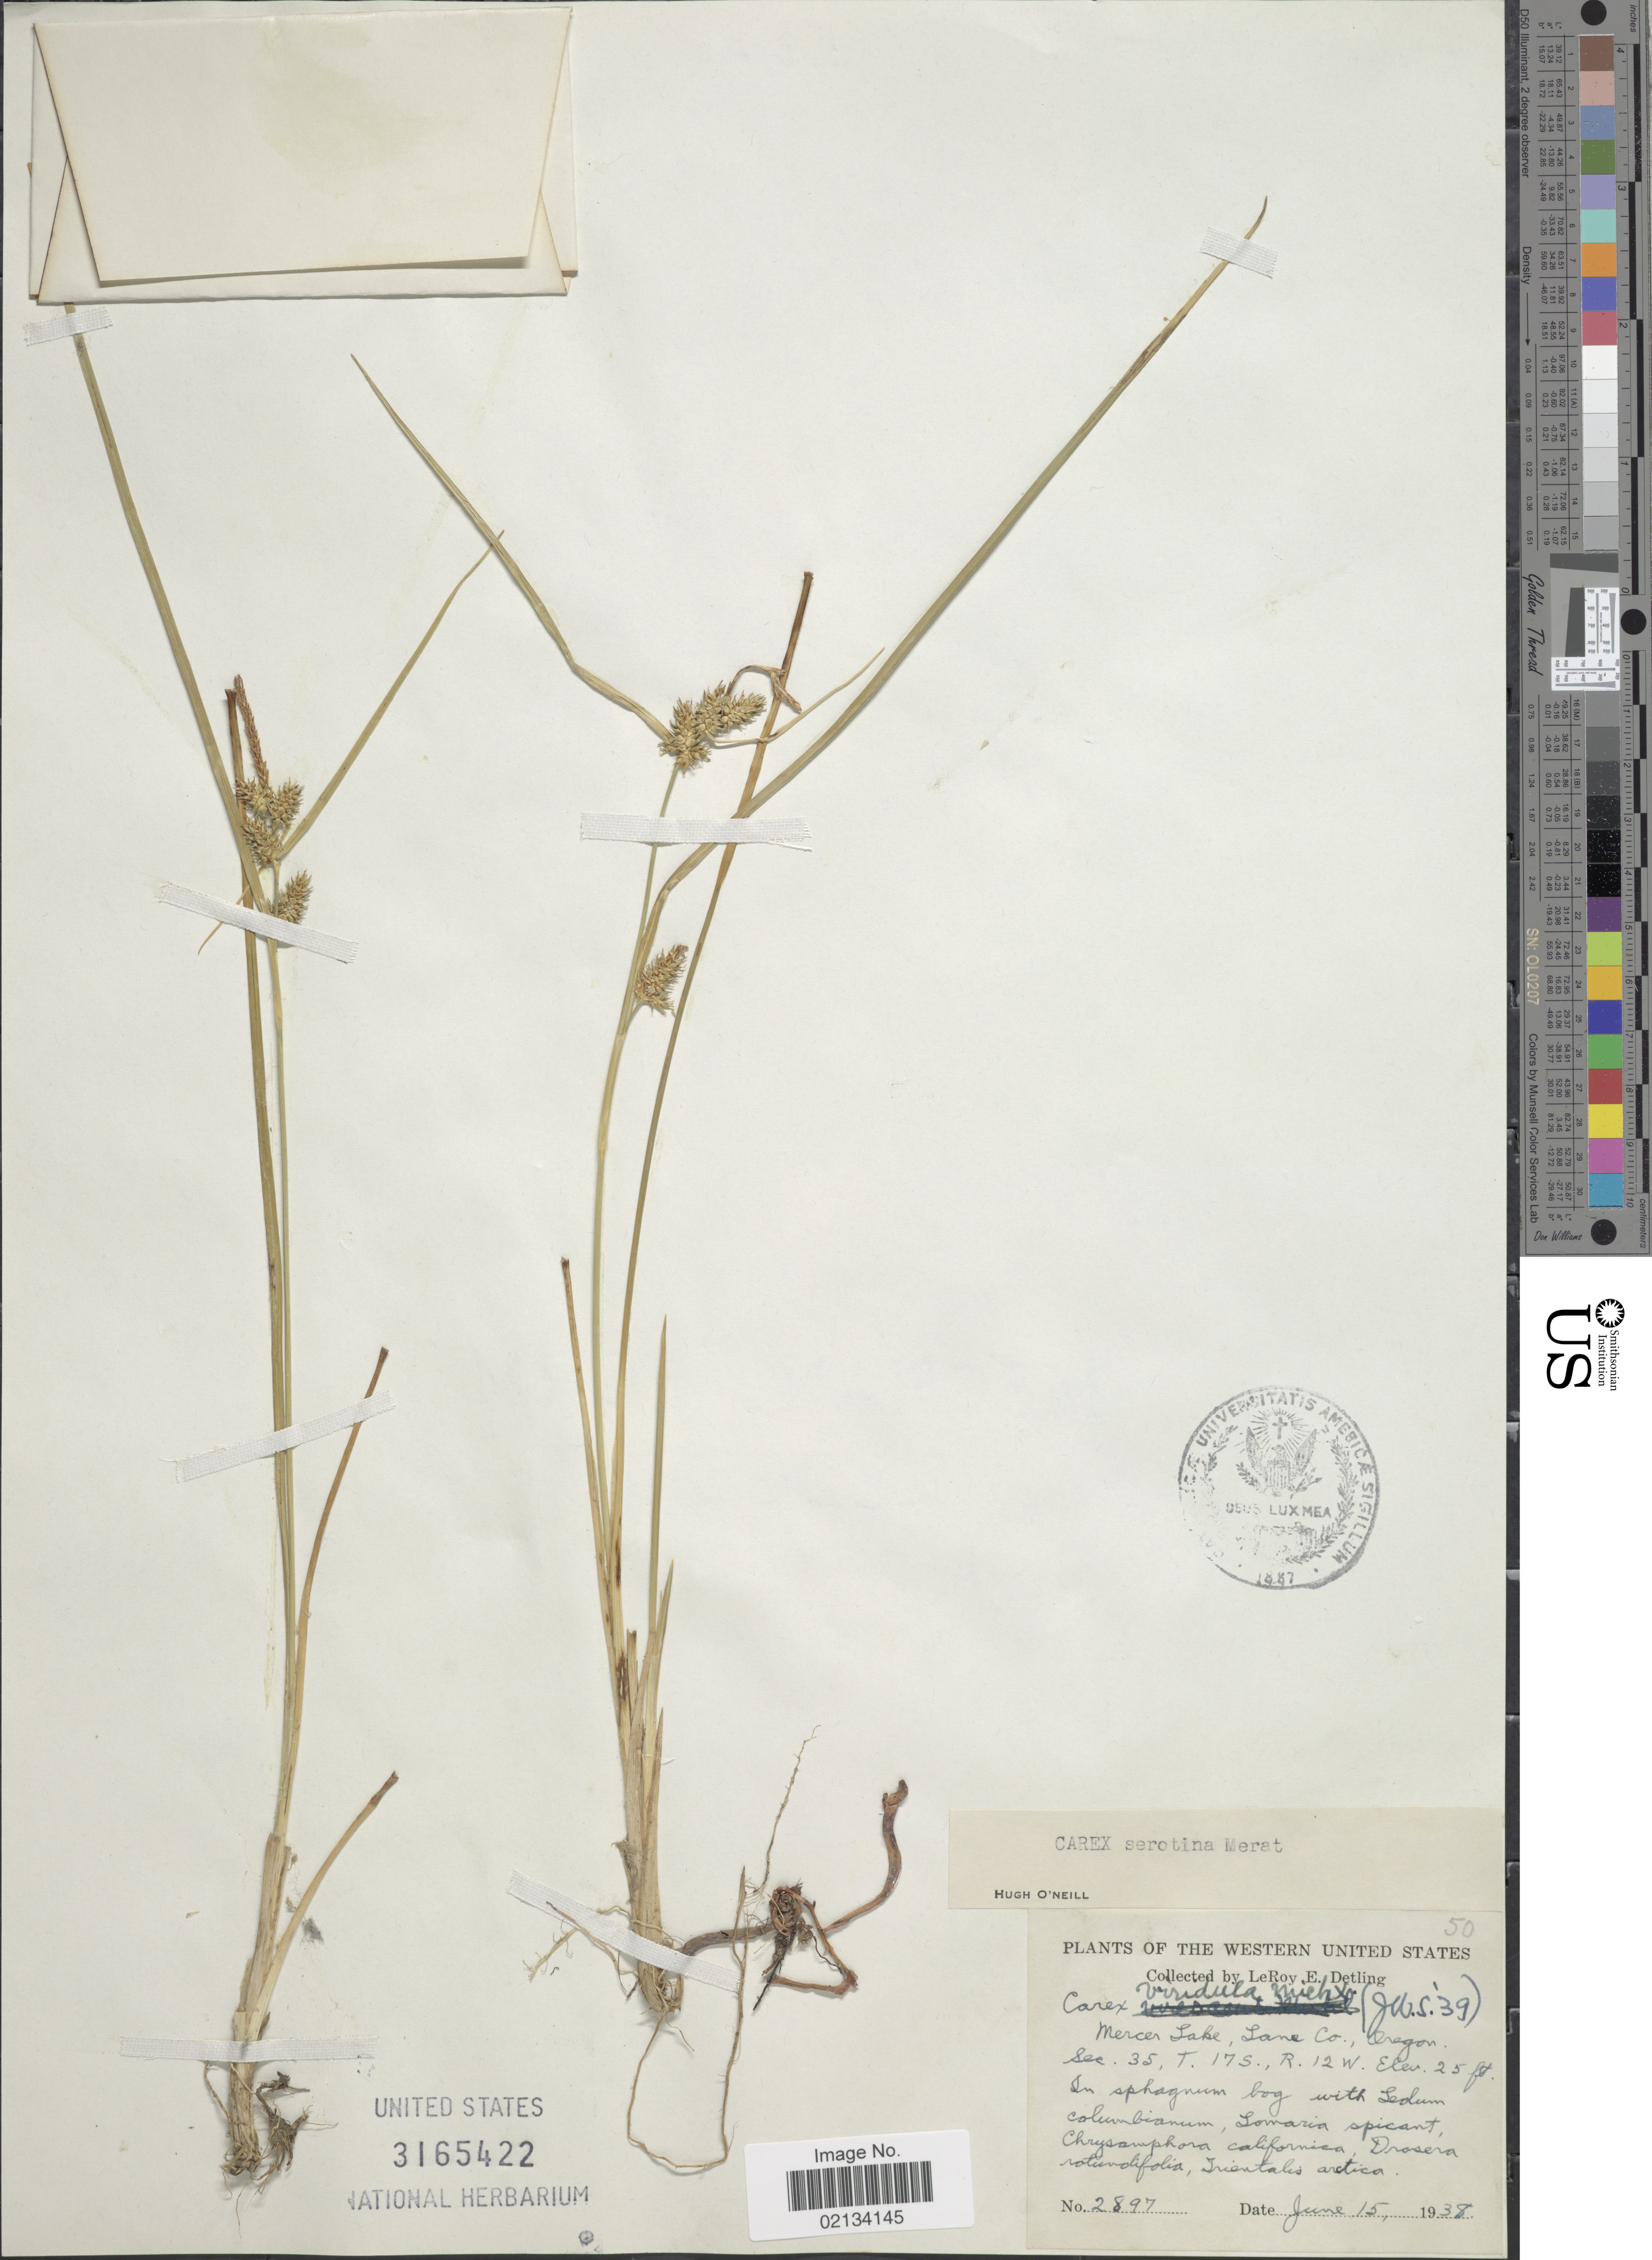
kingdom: Plantae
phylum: Tracheophyta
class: Liliopsida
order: Poales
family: Cyperaceae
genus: Carex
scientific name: Carex oederi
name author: Retz.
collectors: L. E. Detling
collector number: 2897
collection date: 1938-06-15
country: United States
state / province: Oregon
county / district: Lane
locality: Mercer Lake, Lane Co., The Western United States, Sec. 25, T. 17S., R.12 W.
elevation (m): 8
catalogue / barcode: US 3165422